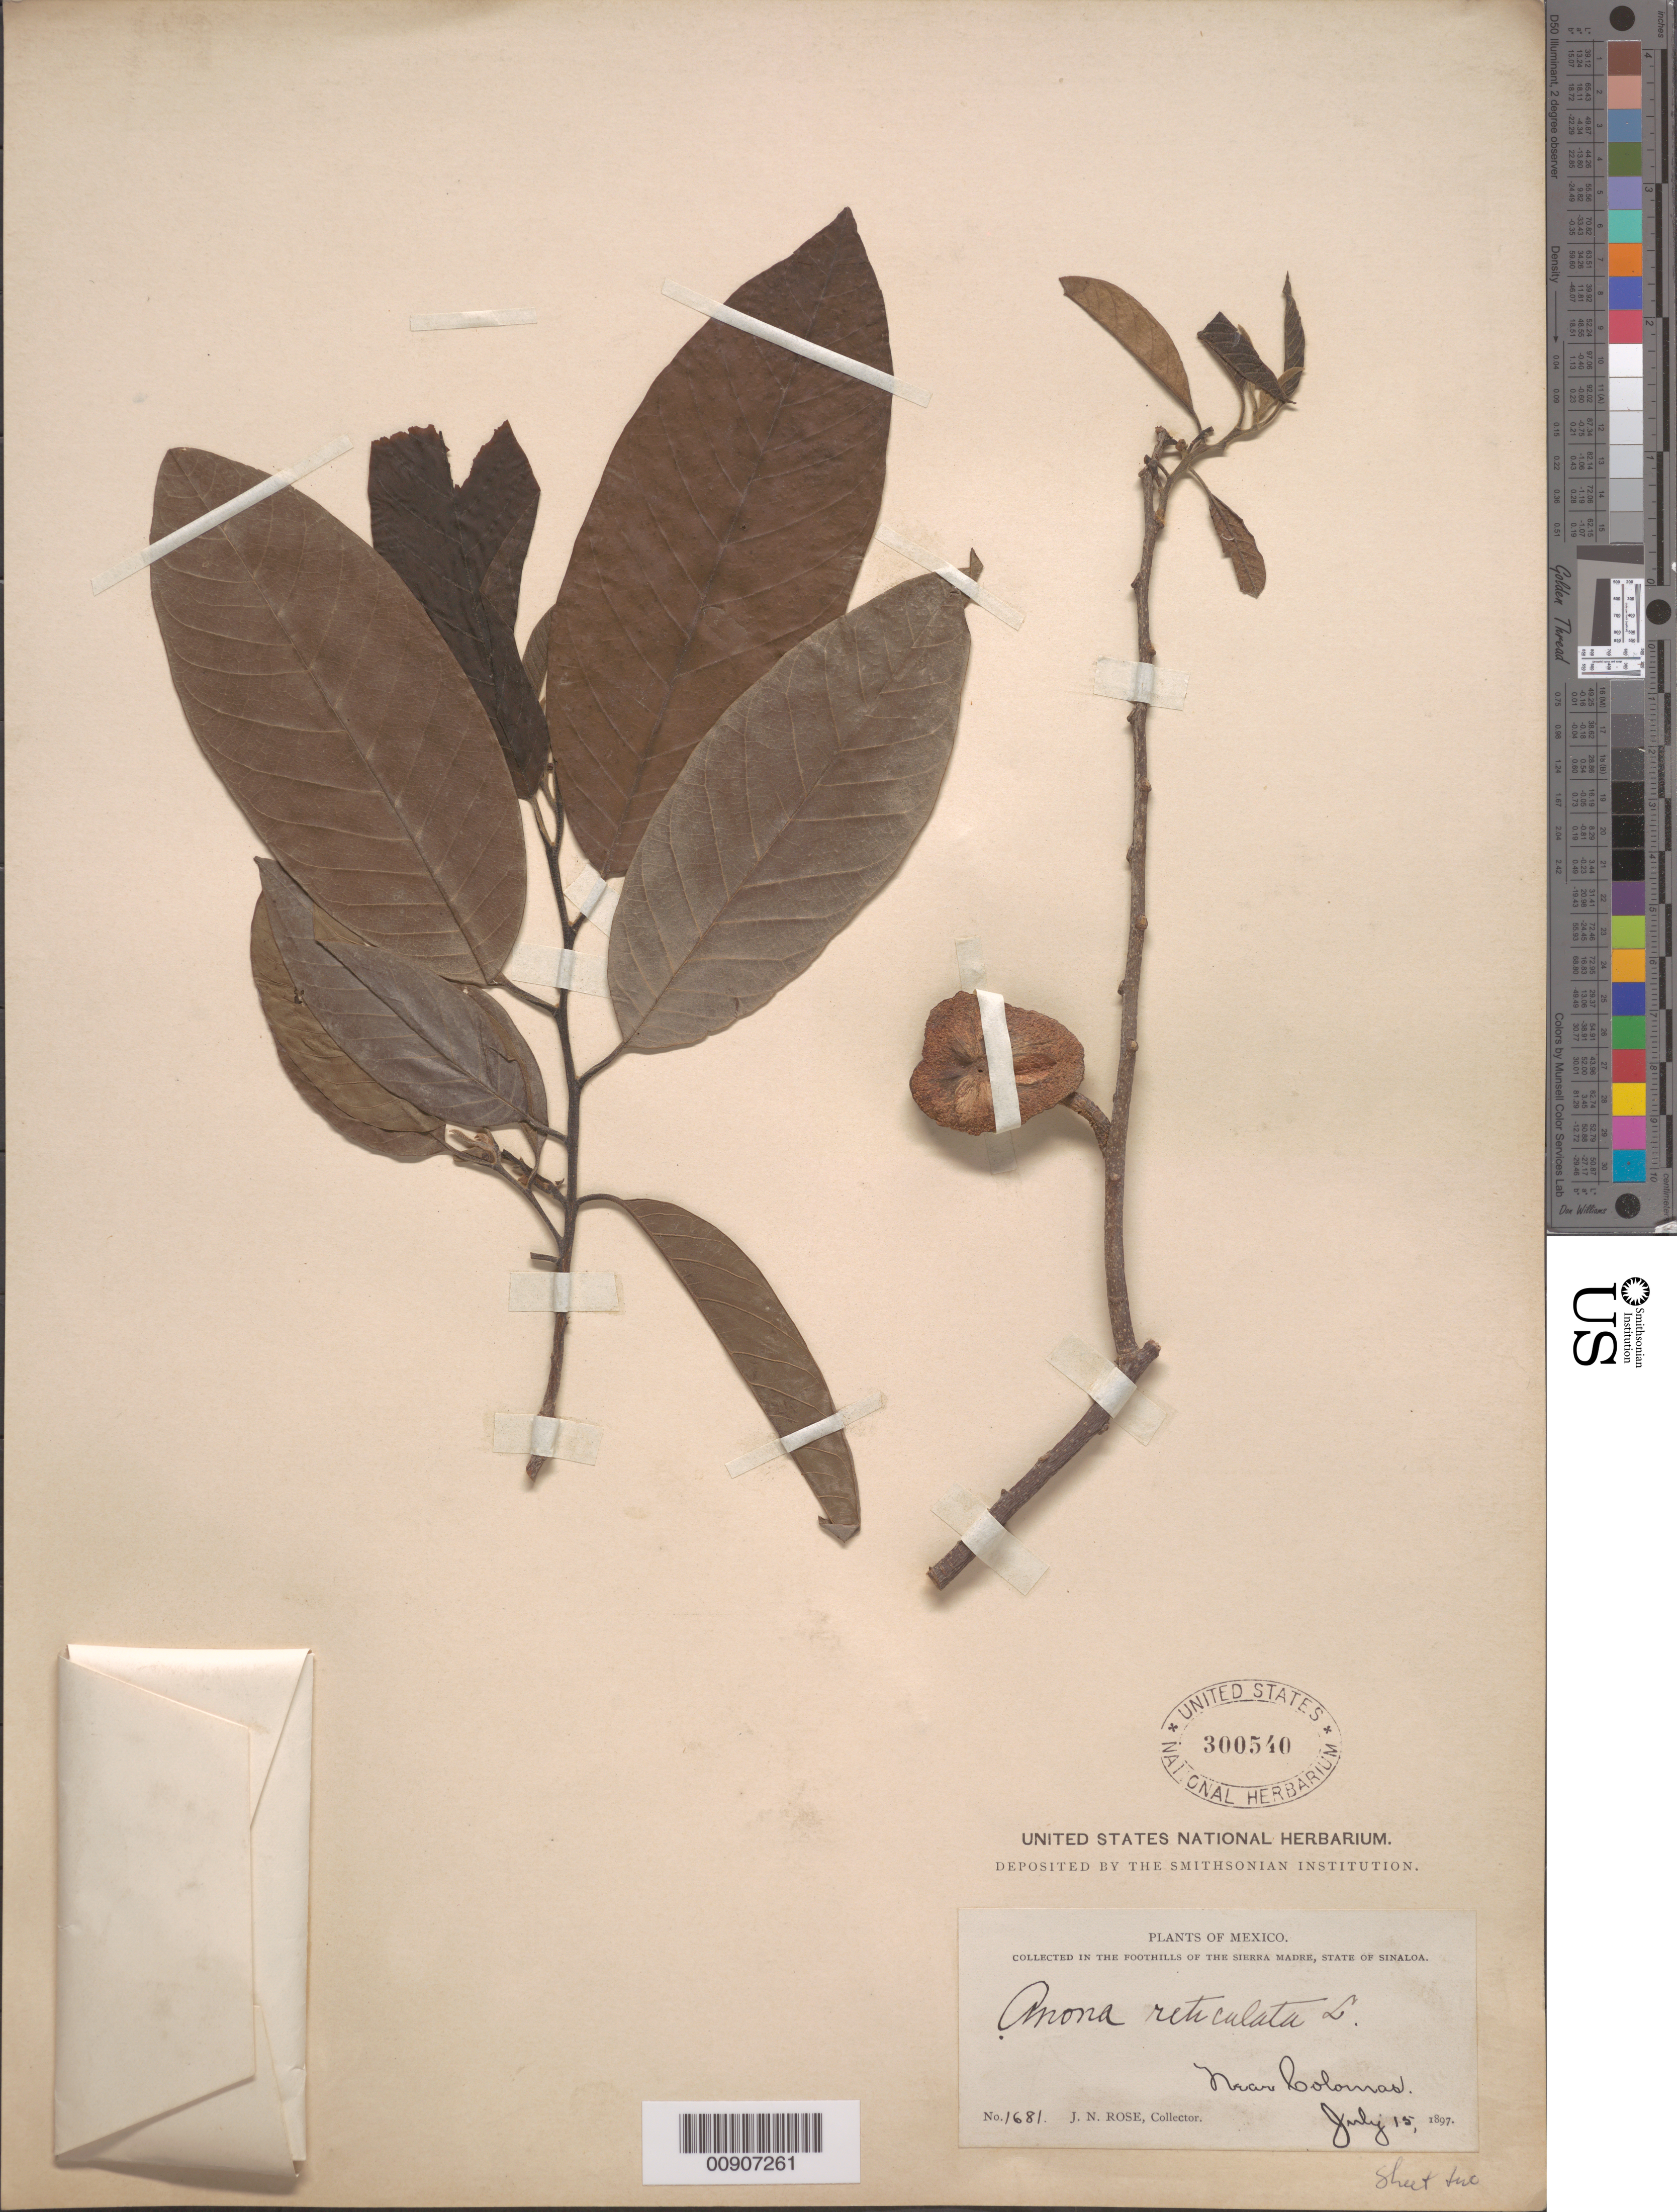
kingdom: Plantae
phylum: Tracheophyta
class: Magnoliopsida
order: Magnoliales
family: Annonaceae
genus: Annona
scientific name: Annona reticulata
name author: L.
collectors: J. N. Rose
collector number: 1681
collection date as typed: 15 Jul 1897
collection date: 1897-07-15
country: Mexico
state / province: Sinaloa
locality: Near Colomas. Foothills of the Sierra Madre, State of Sinaloa.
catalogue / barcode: US 300540